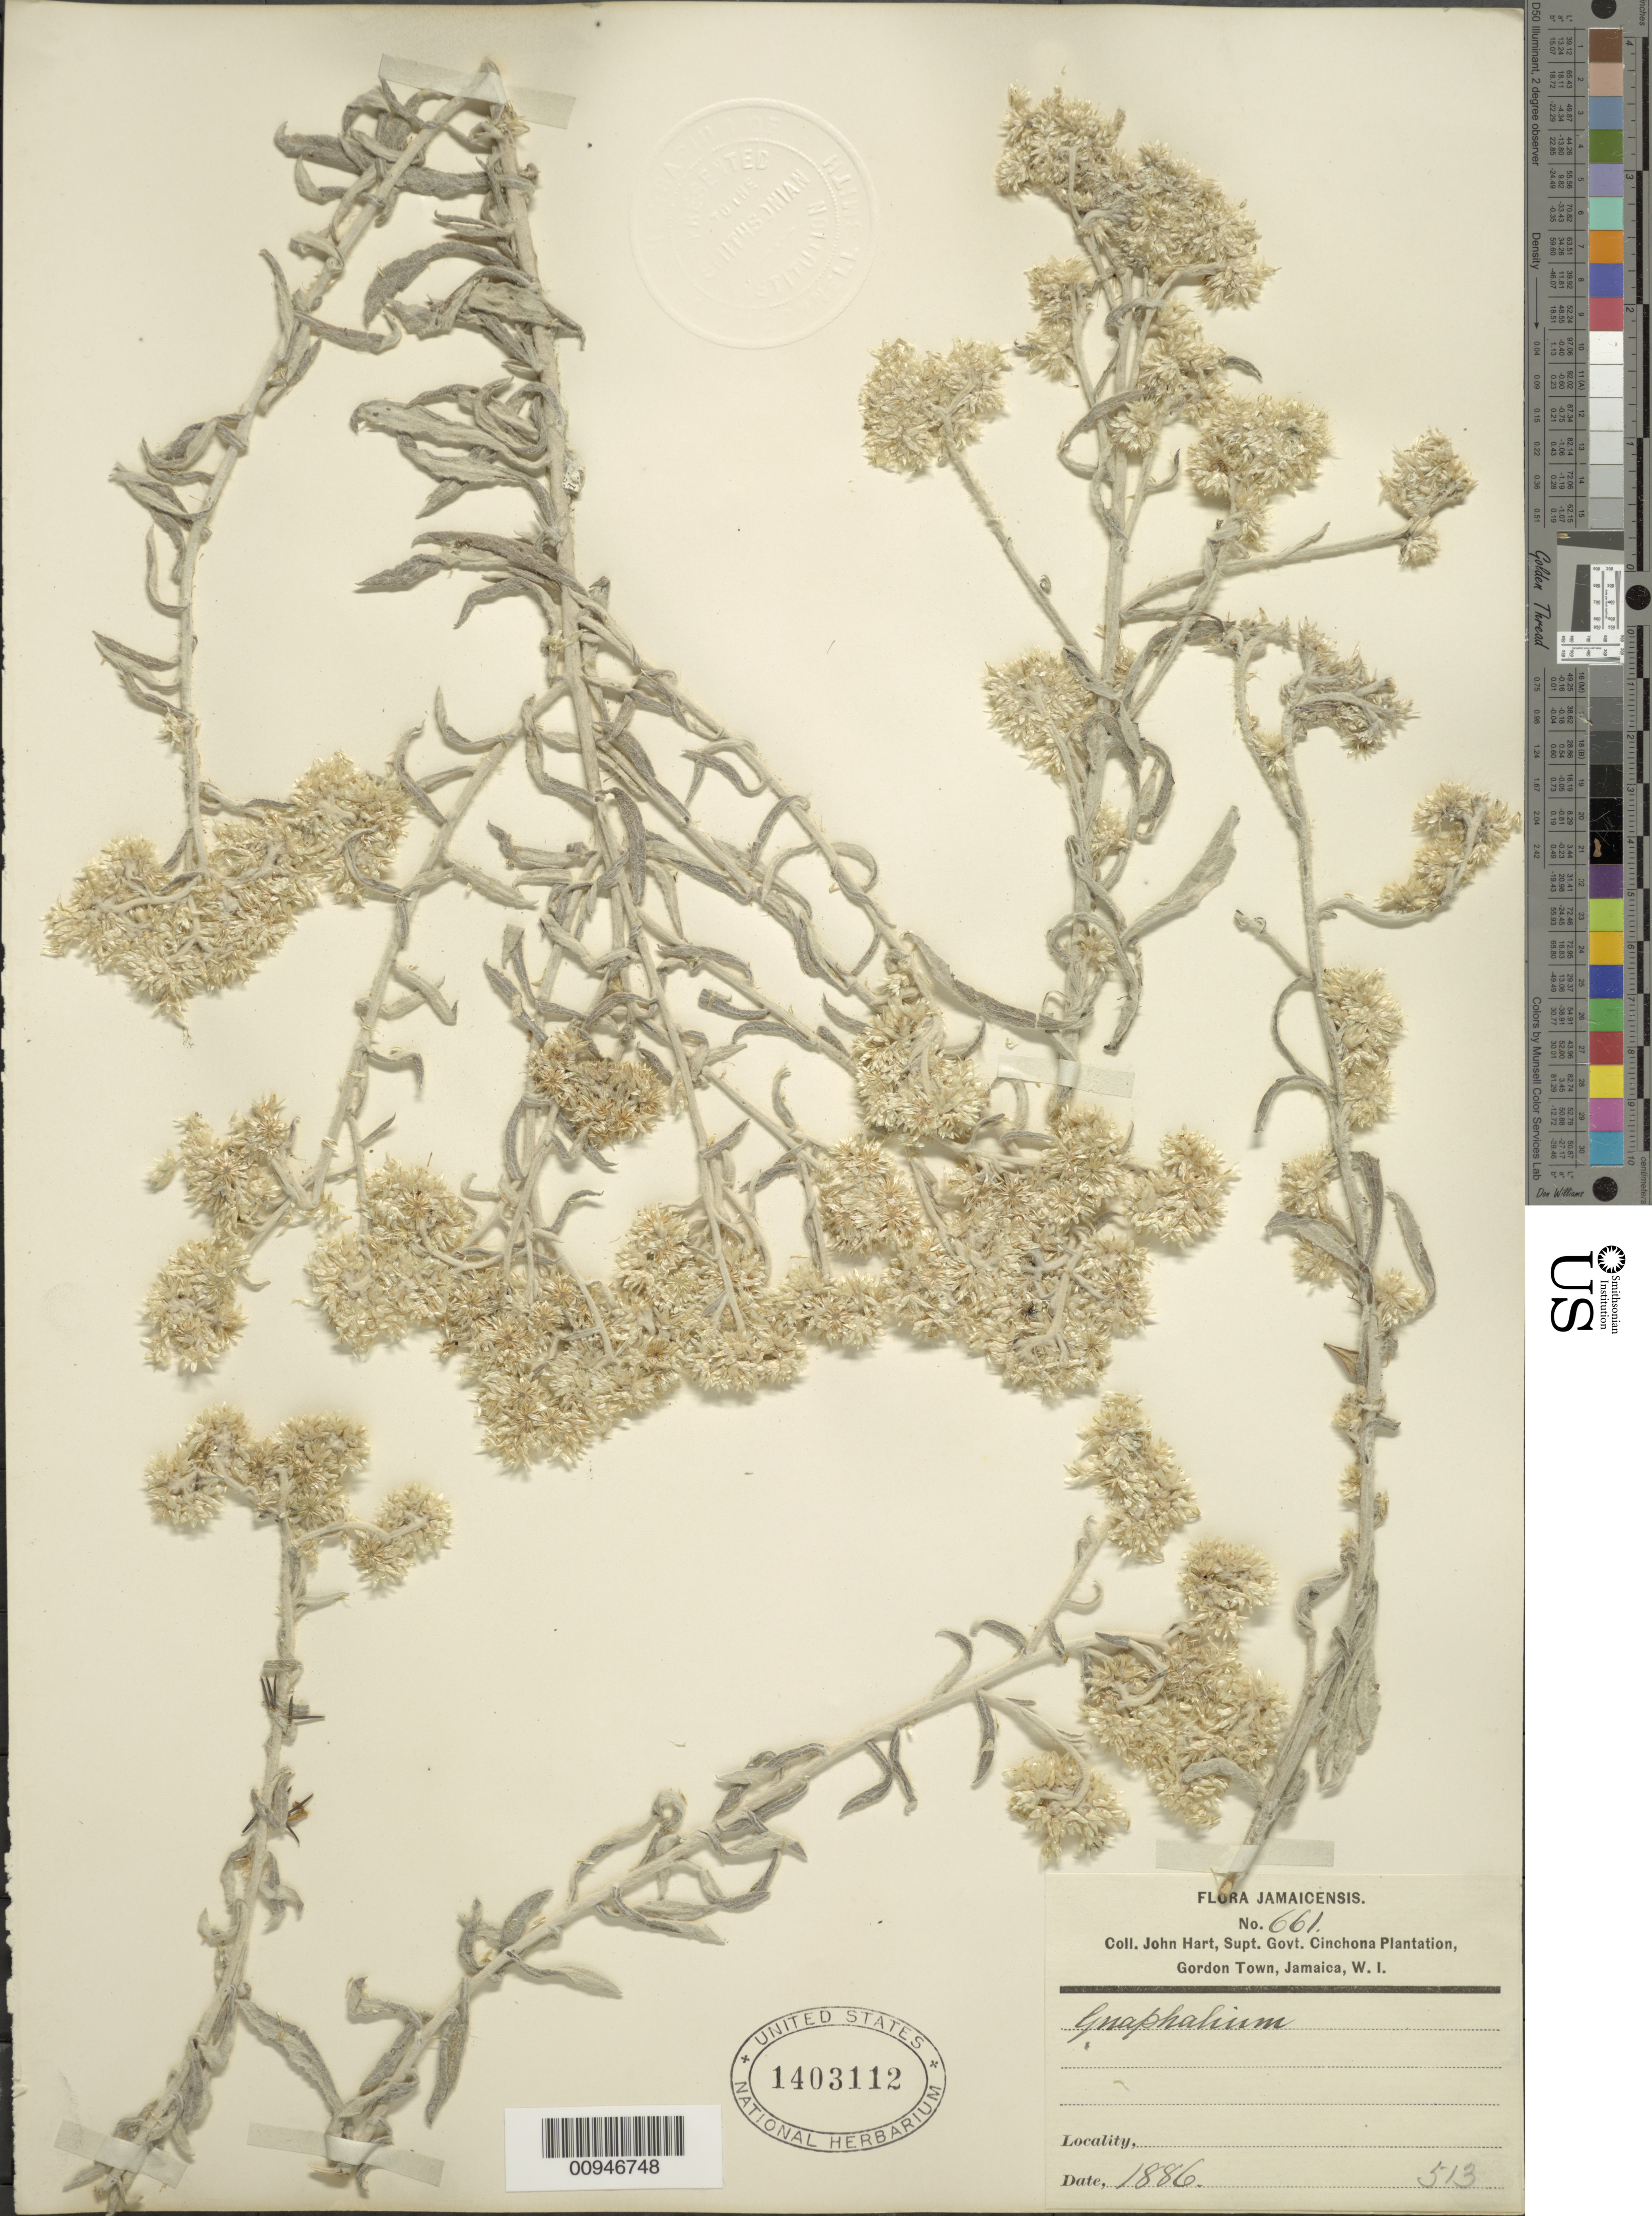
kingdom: Plantae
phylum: Tracheophyta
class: Magnoliopsida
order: Asterales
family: Asteraceae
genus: Pseudognaphalium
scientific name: Pseudognaphalium albescens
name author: (Sw.) Anderb.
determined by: Nesom, Guy L.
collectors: J. Hart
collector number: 661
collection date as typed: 1886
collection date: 1886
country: Jamaica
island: Jamaica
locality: Gordon Town, Supt. Govt. Cinchona Plantation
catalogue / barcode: US 1403112